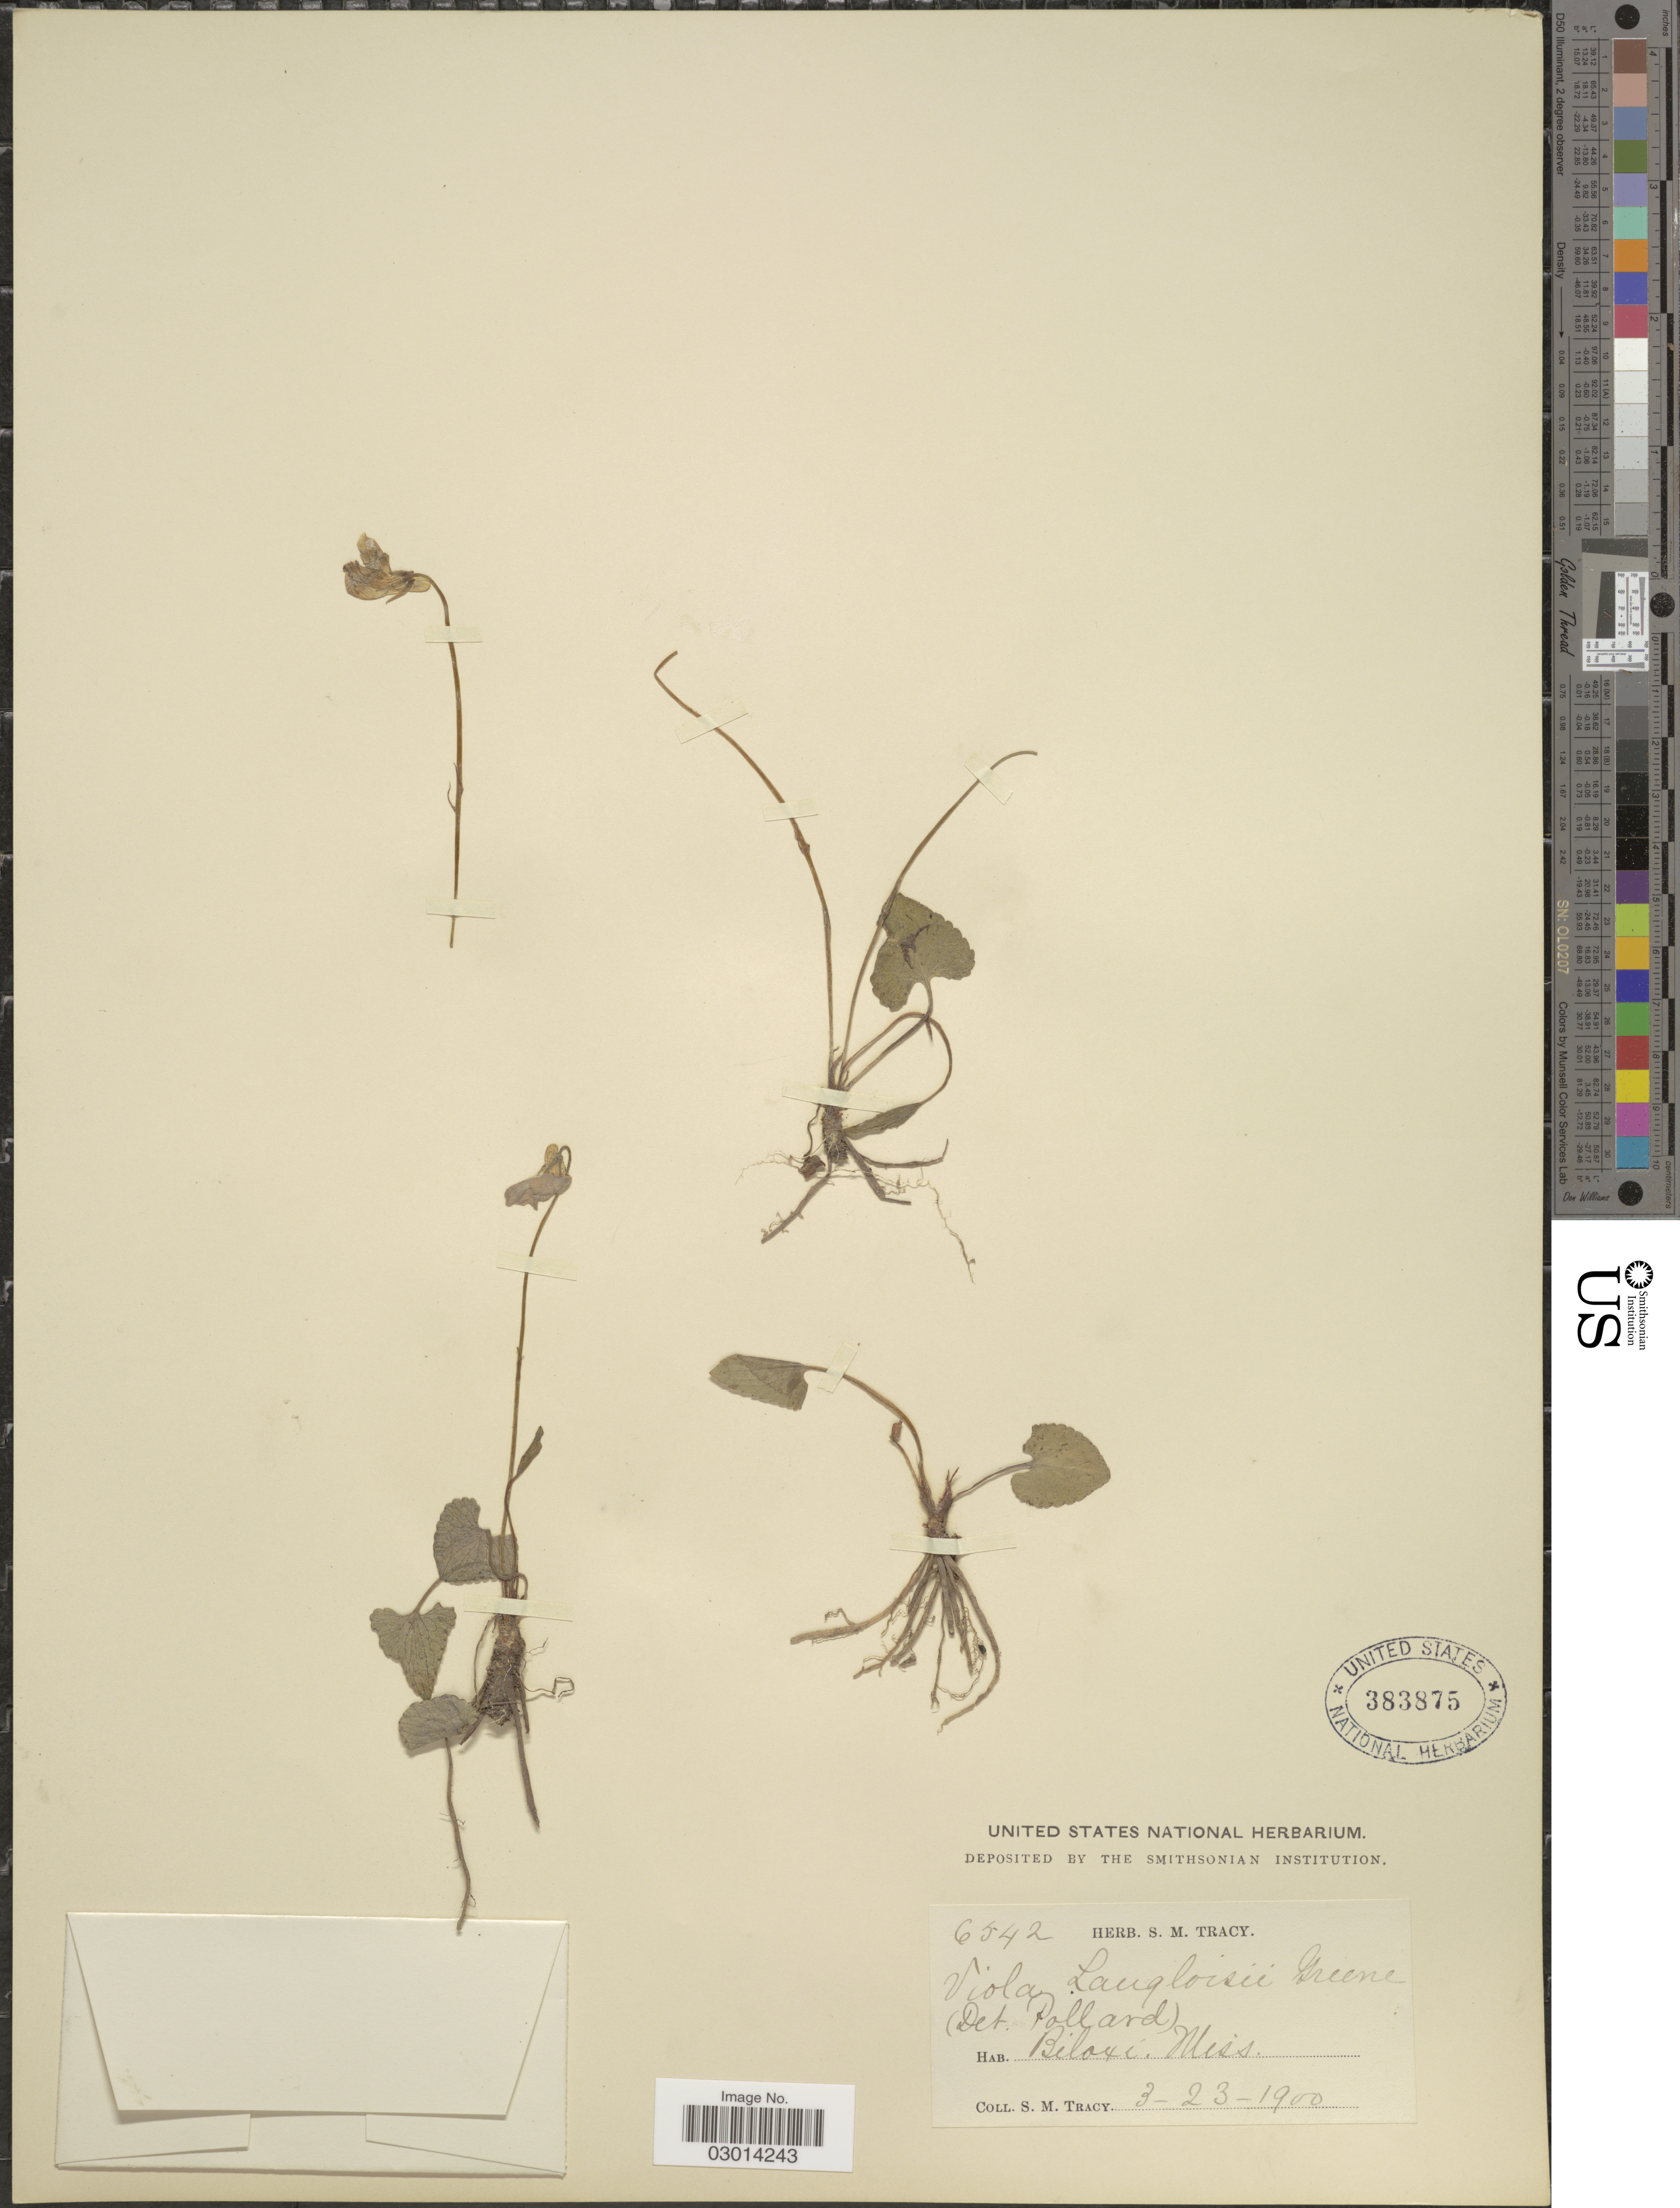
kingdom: Plantae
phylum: Tracheophyta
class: Magnoliopsida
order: Malpighiales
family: Violaceae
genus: Viola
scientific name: Viola rosacea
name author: Brainerd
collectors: S. M. Tracy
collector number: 6542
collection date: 1900-03-23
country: United States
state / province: Mississippi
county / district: Harrison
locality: Biloxi. Miss.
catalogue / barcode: US 383875